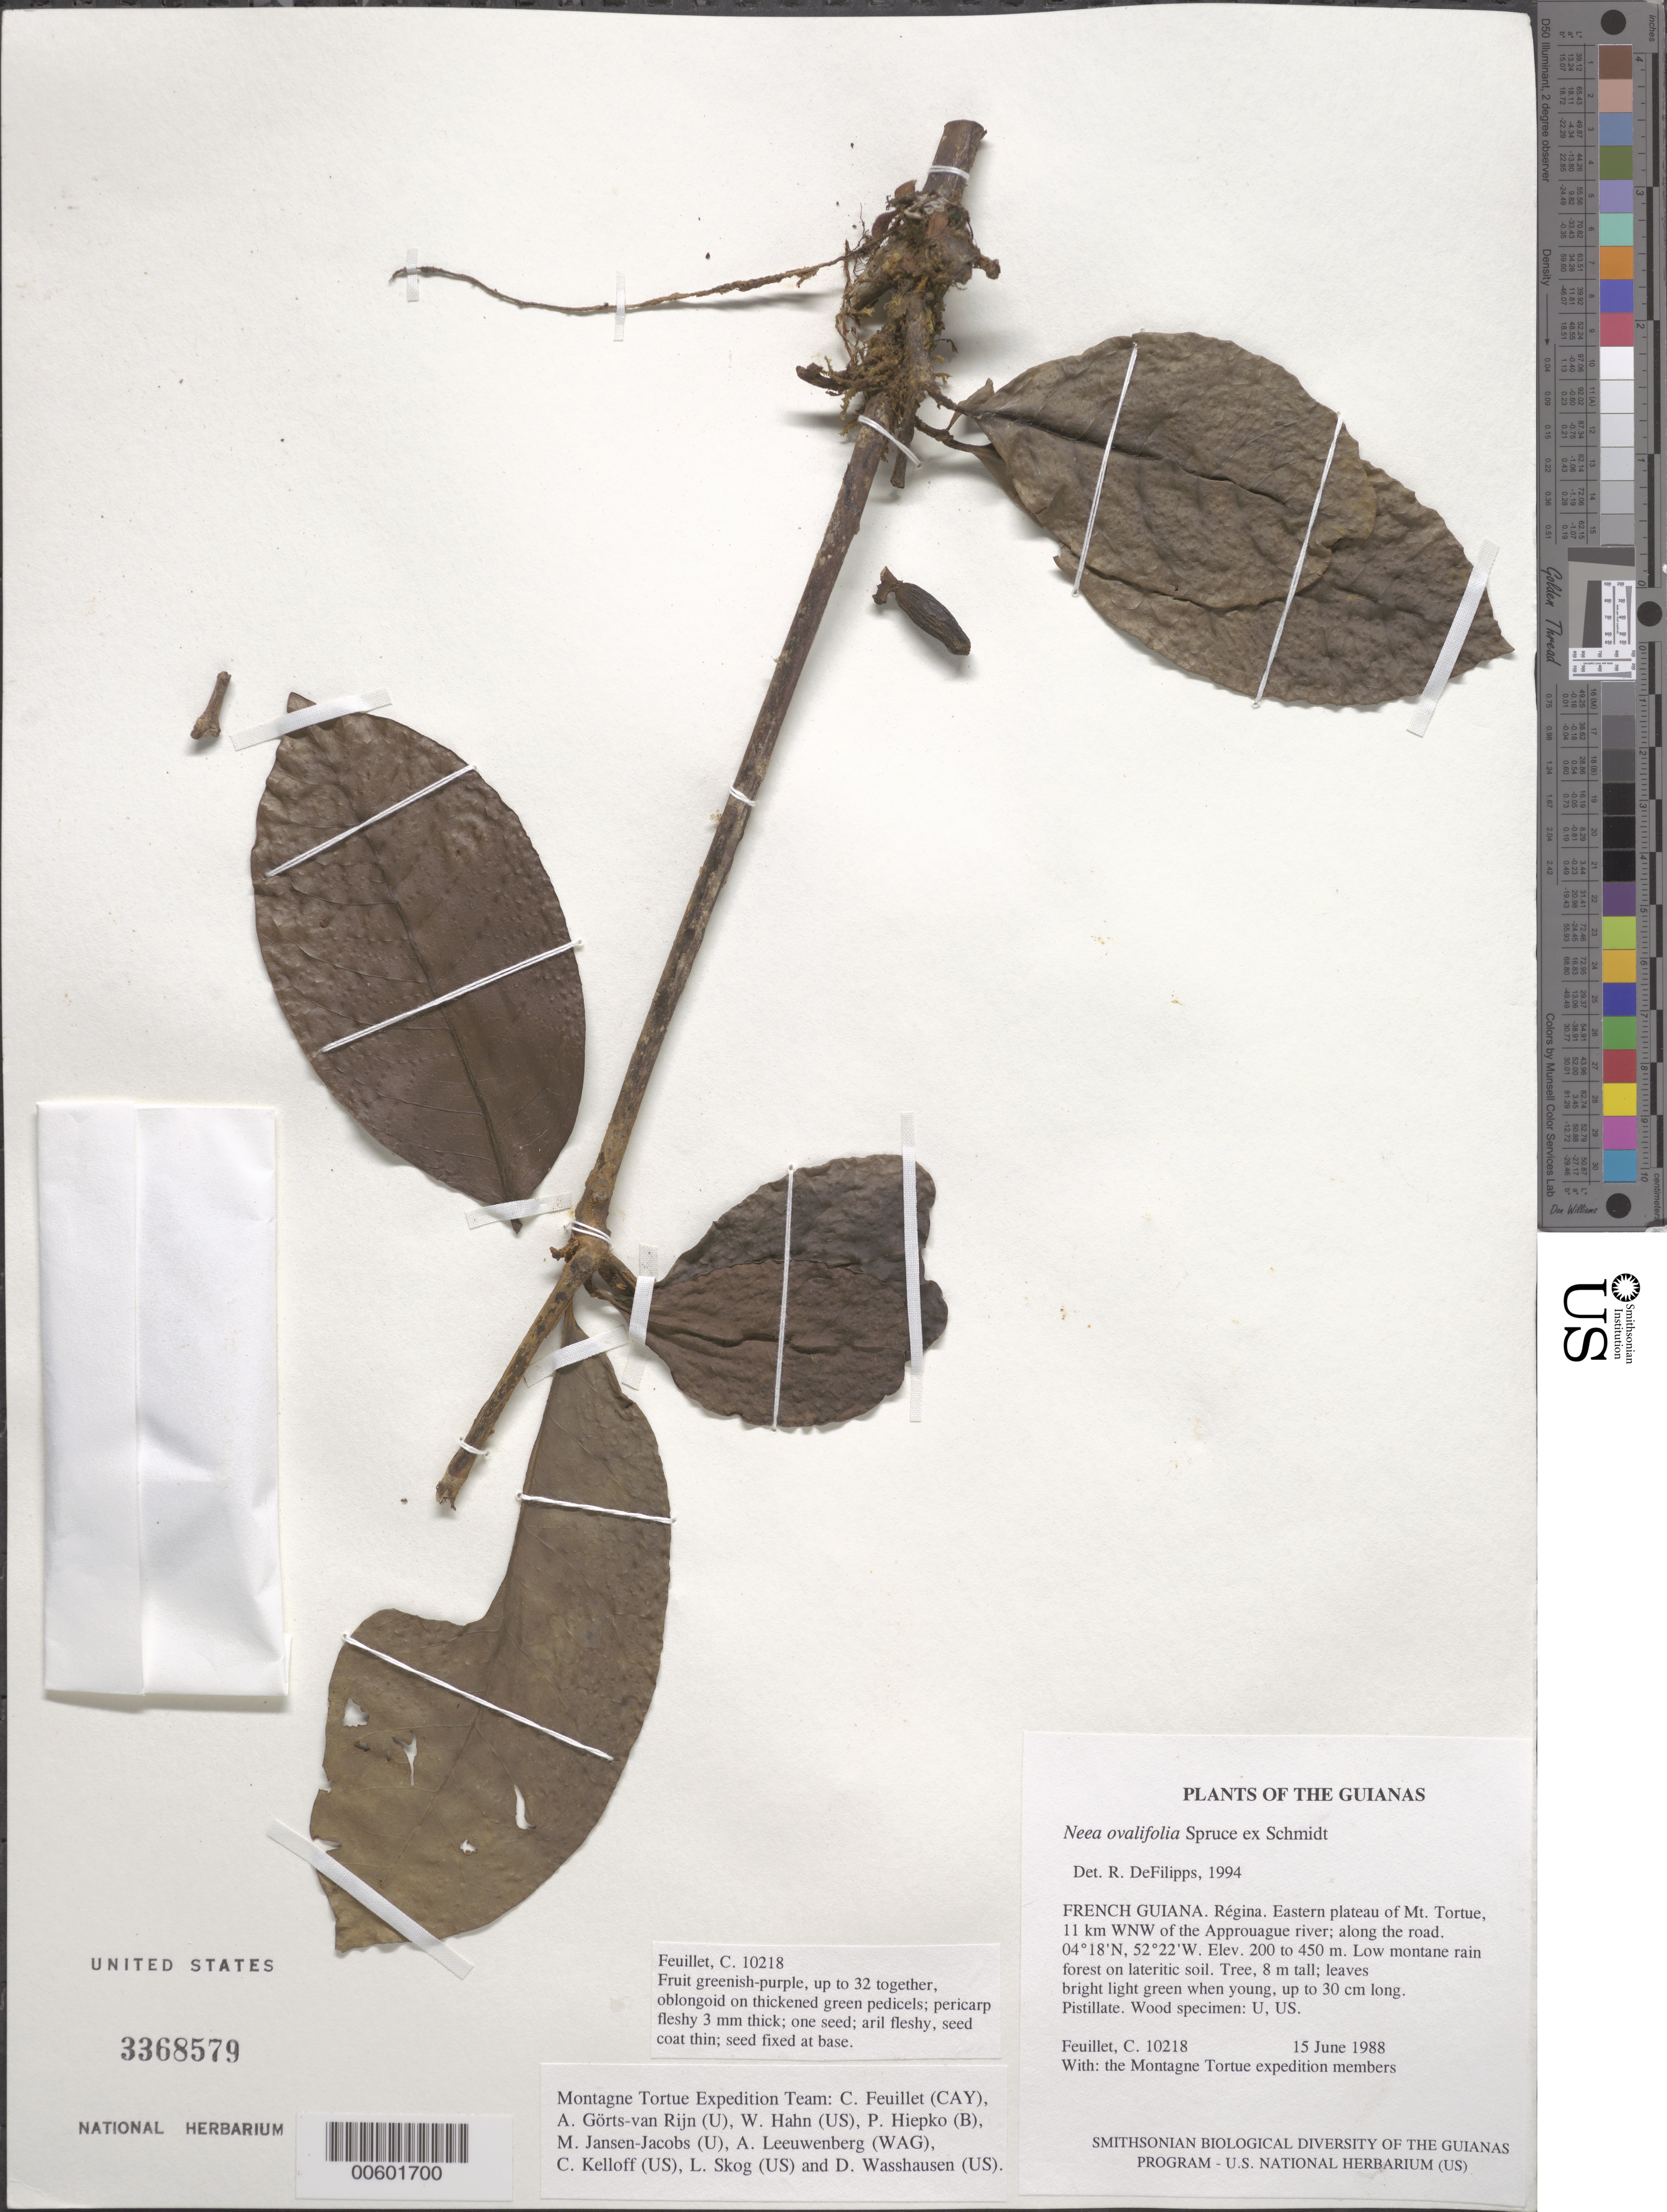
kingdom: Plantae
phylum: Tracheophyta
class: Magnoliopsida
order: Caryophyllales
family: Nyctaginaceae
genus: Neea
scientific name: Neea ovalifolia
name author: Spruce ex J.A. Schmidt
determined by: DeFilipps, R. A.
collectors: C. Feuillet & Montagne Torte Exped. members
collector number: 10218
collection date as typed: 15 June 1988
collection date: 1988-06-15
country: French Guiana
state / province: Cayenne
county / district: Regina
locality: Eastern plateau of Mt. Tortue, 11 km WNW of the Approuague river; along the road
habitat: Low montane rain forest on lateritic soil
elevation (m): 200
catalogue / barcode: US 3368579